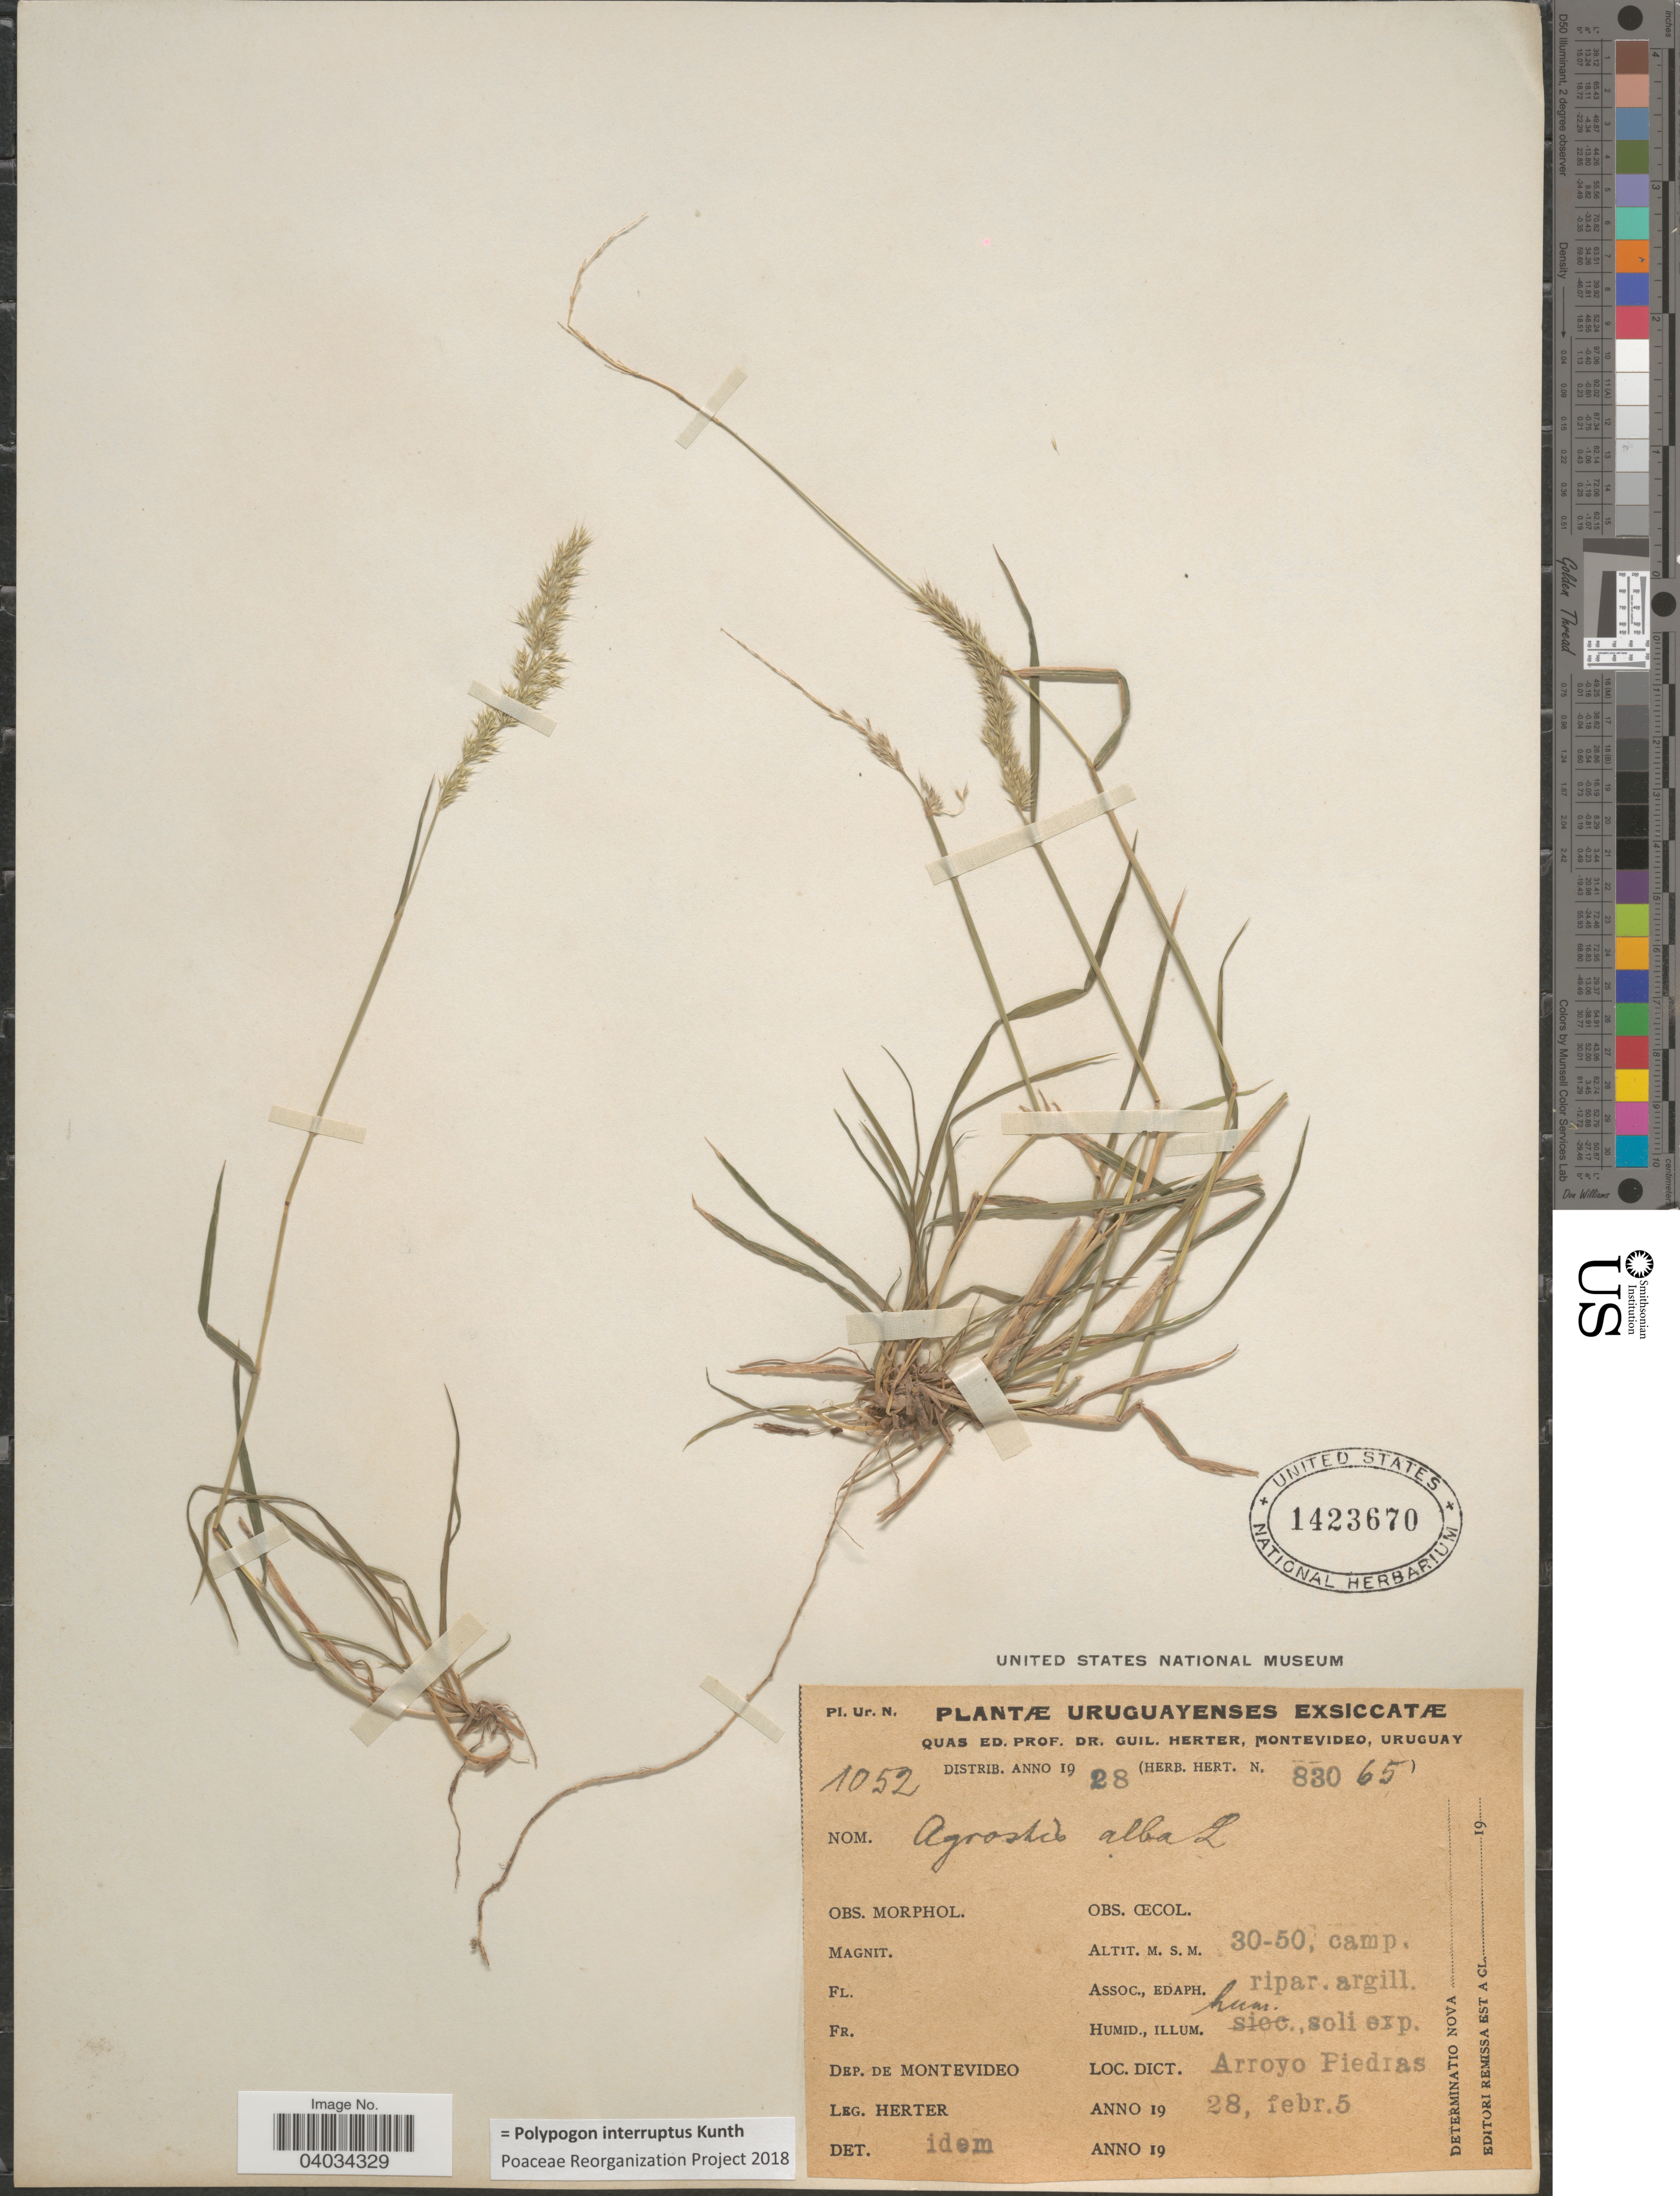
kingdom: Plantae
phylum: Tracheophyta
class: Liliopsida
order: Poales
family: Poaceae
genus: Polypogon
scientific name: Polypogon interruptus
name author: Kunth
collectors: G. Herter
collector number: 1052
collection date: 1928-02-05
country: Uruguay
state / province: Montevideo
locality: Dep. de Montevideo. Dict. Arroyo Piedras.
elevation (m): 30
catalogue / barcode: US 1423670